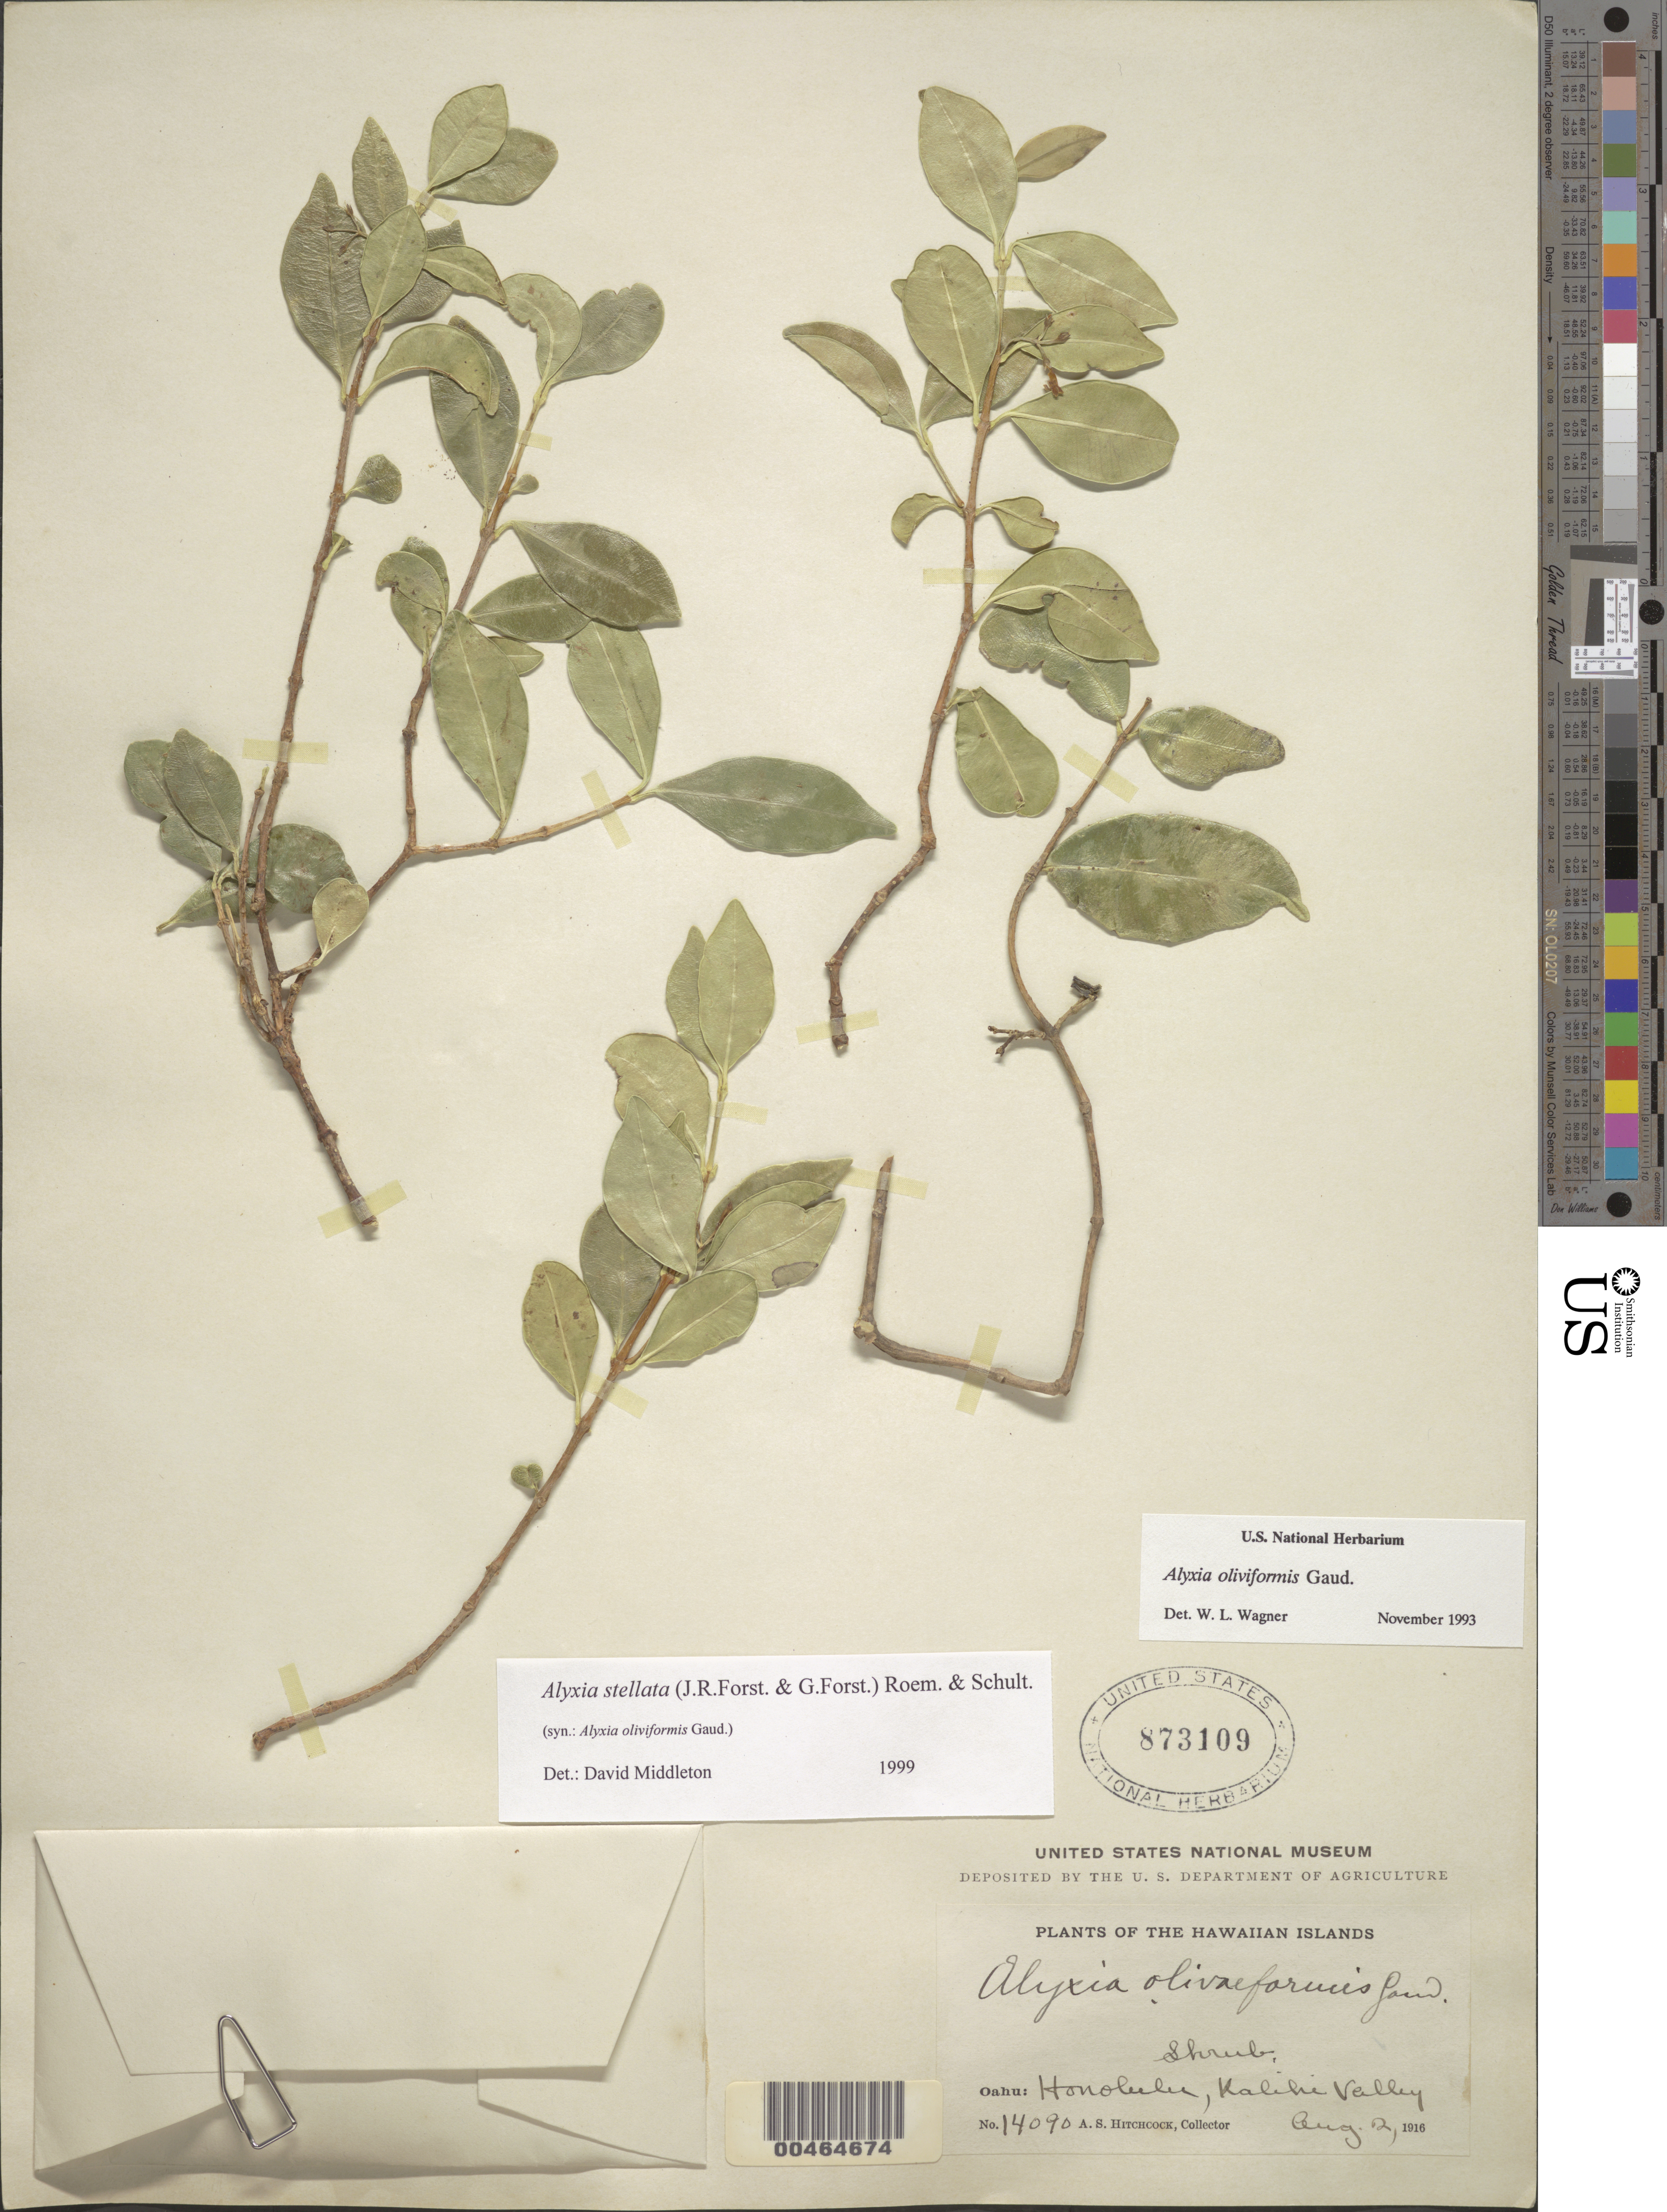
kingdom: Plantae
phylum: Tracheophyta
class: Magnoliopsida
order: Gentianales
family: Apocynaceae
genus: Alyxia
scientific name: Alyxia stellata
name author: (J.R. Forst. & G. Forst.) Roem. & Schult.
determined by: Middleton, D. J.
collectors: A. S. Hitchcock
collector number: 14090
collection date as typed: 2 Aug 1916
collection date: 1916-08-02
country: United States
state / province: Hawaii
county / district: Honolulu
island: Oahu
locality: Honolulu, Kalihi Valley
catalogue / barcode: US 873109